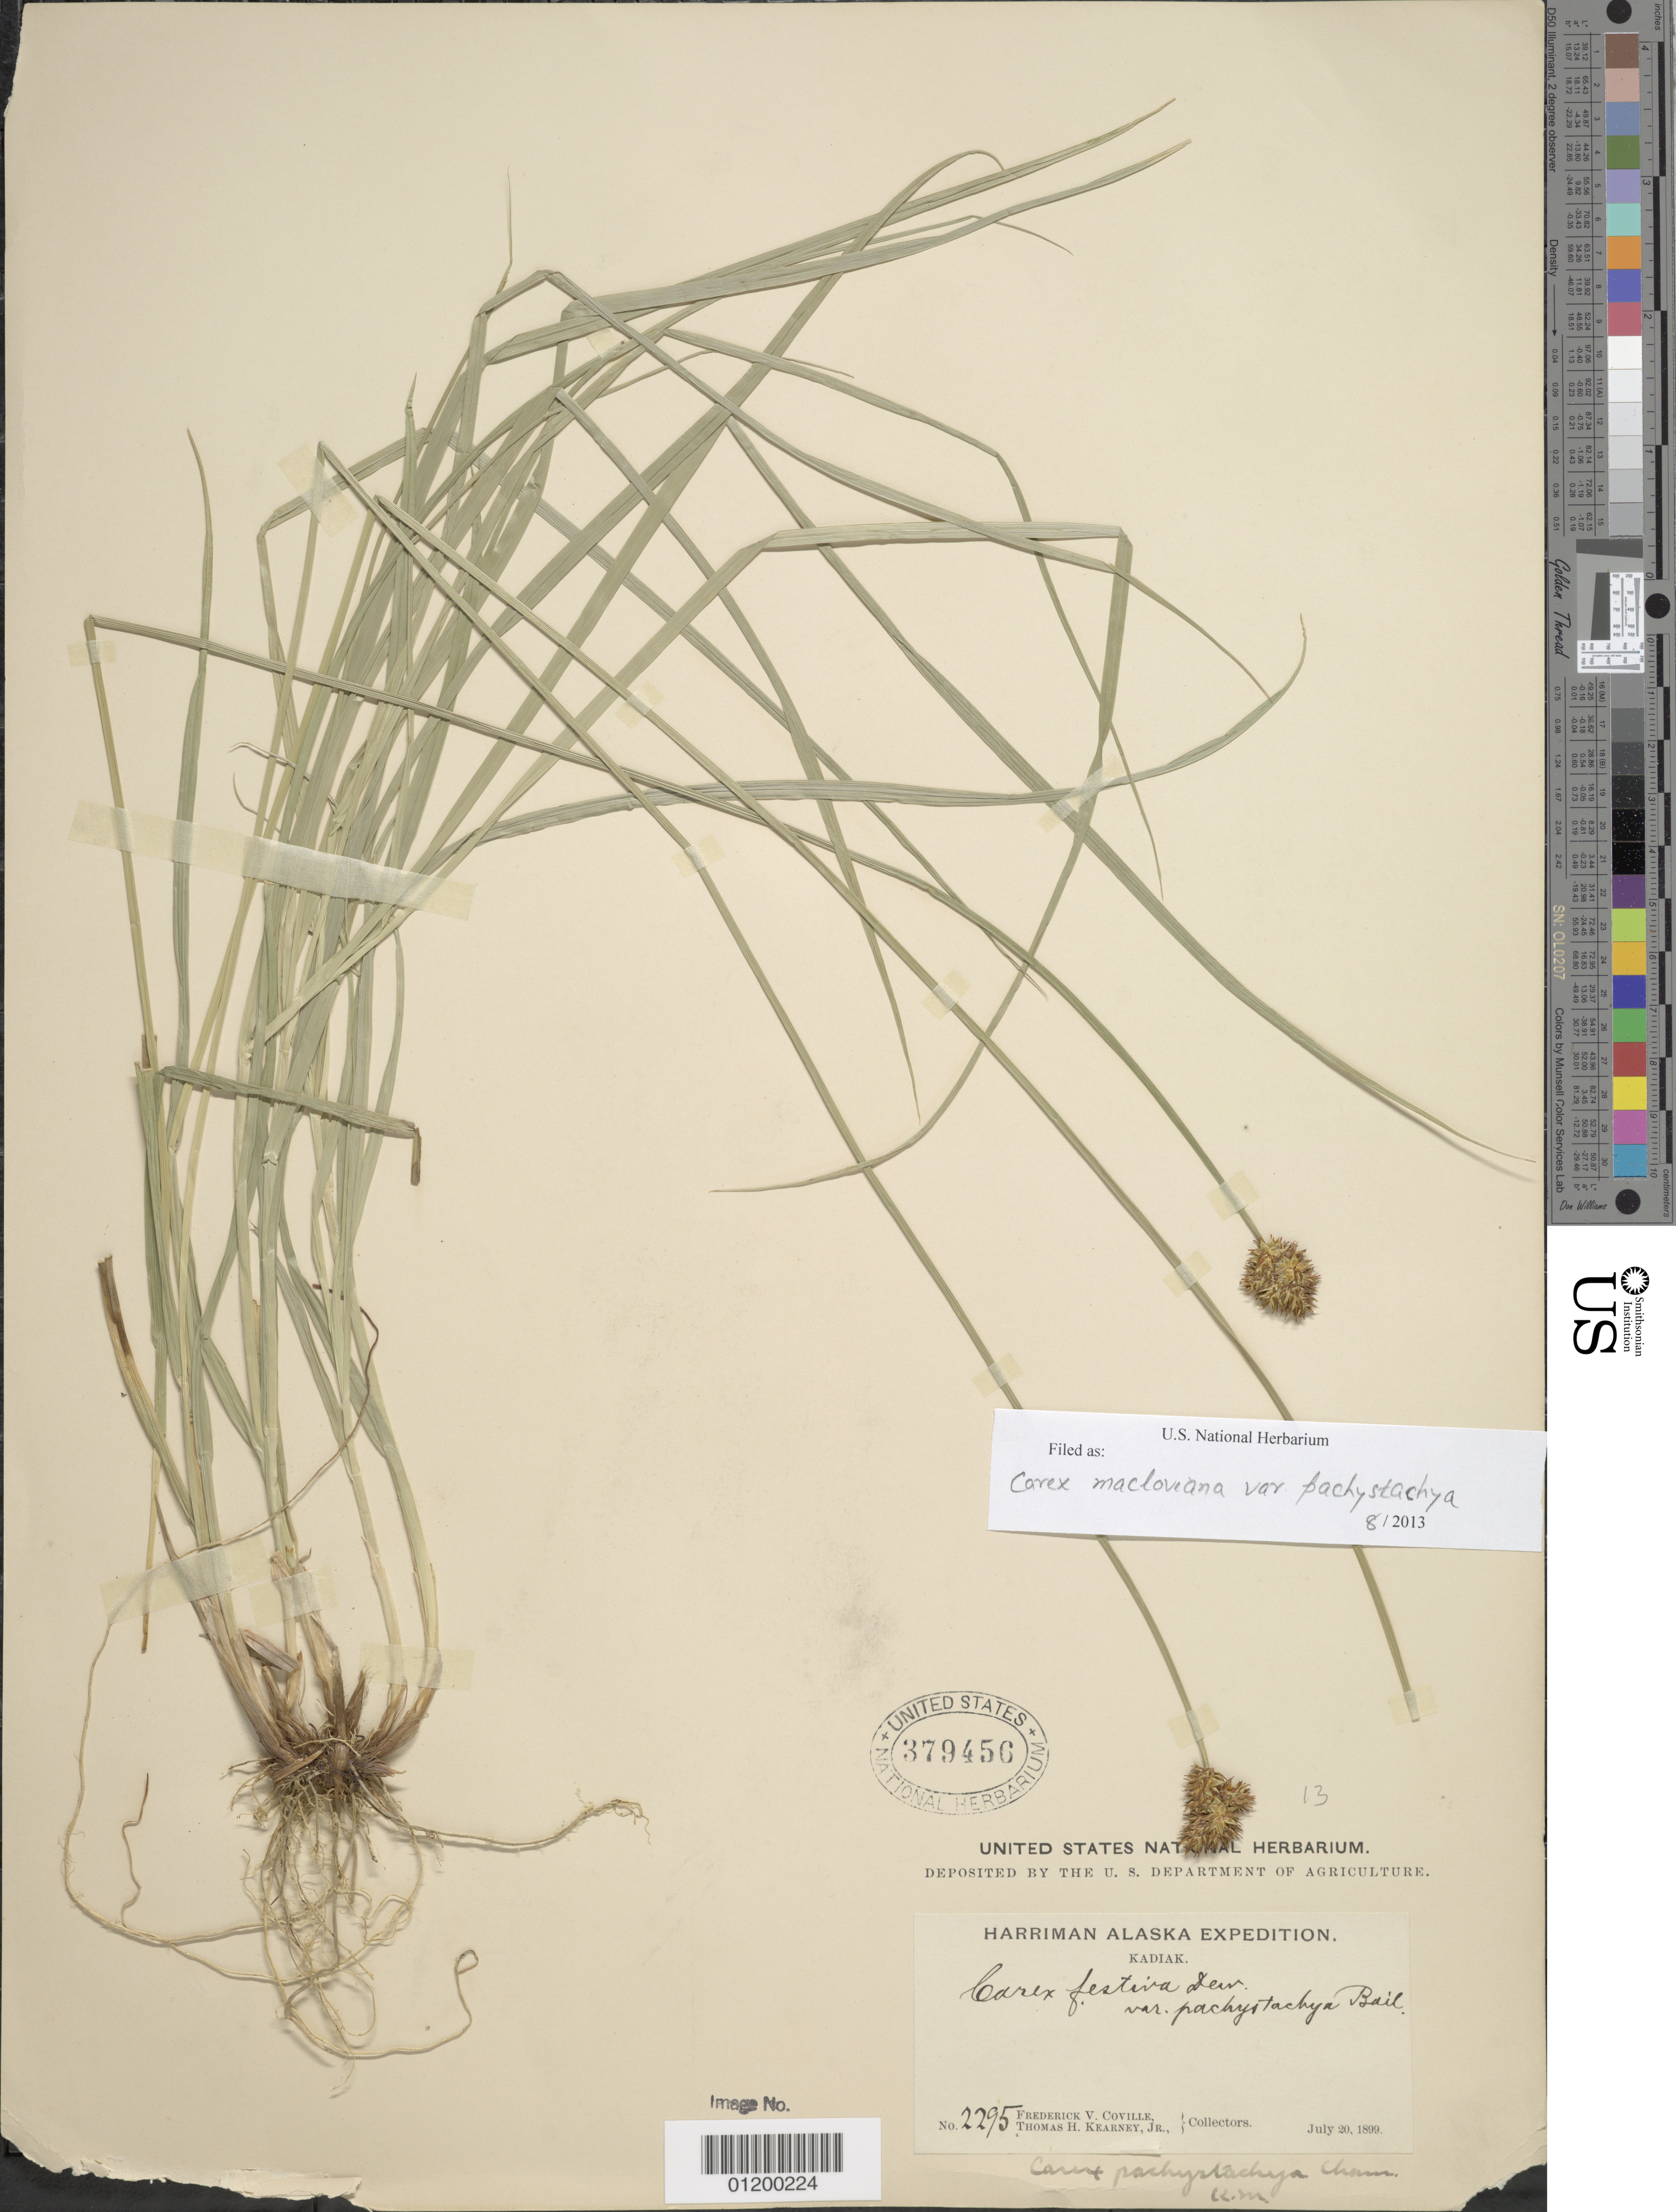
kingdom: Plantae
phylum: Tracheophyta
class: Liliopsida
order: Poales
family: Cyperaceae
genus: Carex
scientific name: Carex pachystachya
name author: Cham. ex Steud.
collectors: F. V. Coville & T. H. Kearney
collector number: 2295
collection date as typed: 20 Jul 1899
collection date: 1899-07-20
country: United States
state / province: Alaska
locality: Kadiak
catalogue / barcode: US 379456